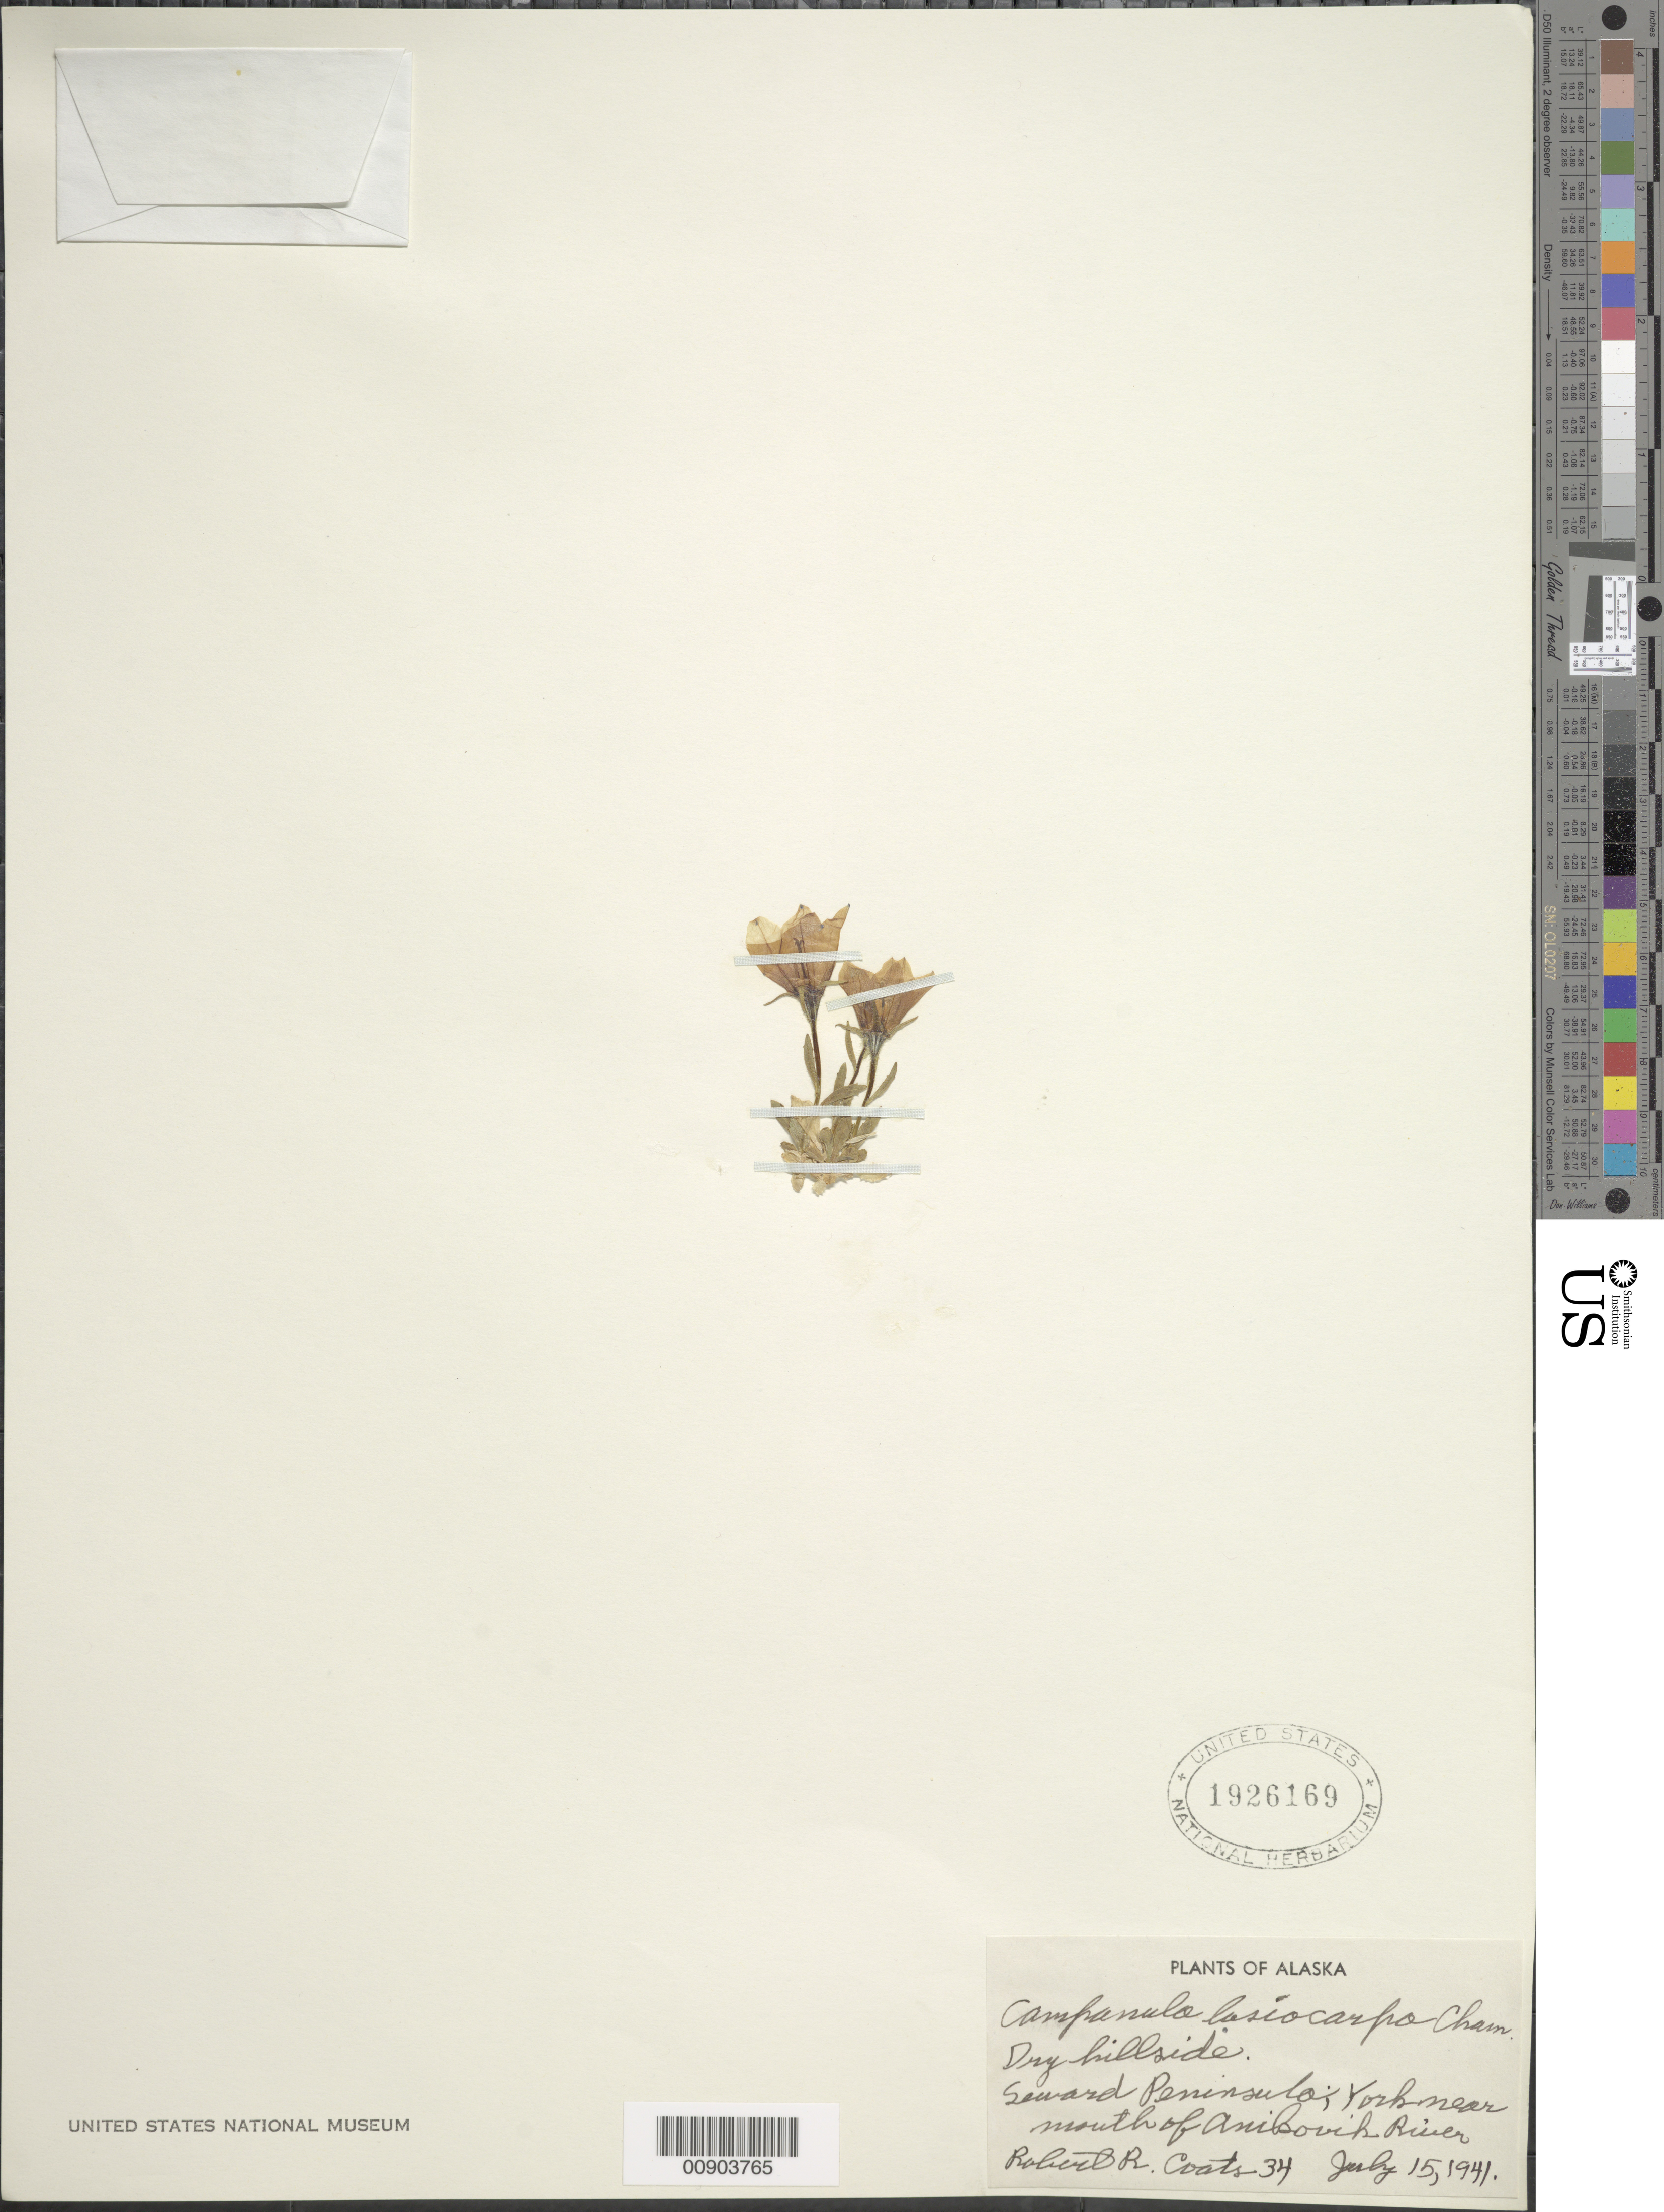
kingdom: Plantae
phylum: Tracheophyta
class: Magnoliopsida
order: Asterales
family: Campanulaceae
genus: Campanula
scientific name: Campanula lasiocarpa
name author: Cham.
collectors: R. Coats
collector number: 34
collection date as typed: July 15, 1941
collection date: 1941-07-15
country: United States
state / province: Alaska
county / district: Seward Peninsula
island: Kiska Island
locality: York near mouth of Anikovik River.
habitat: Dry hillside.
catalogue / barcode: US 1926169